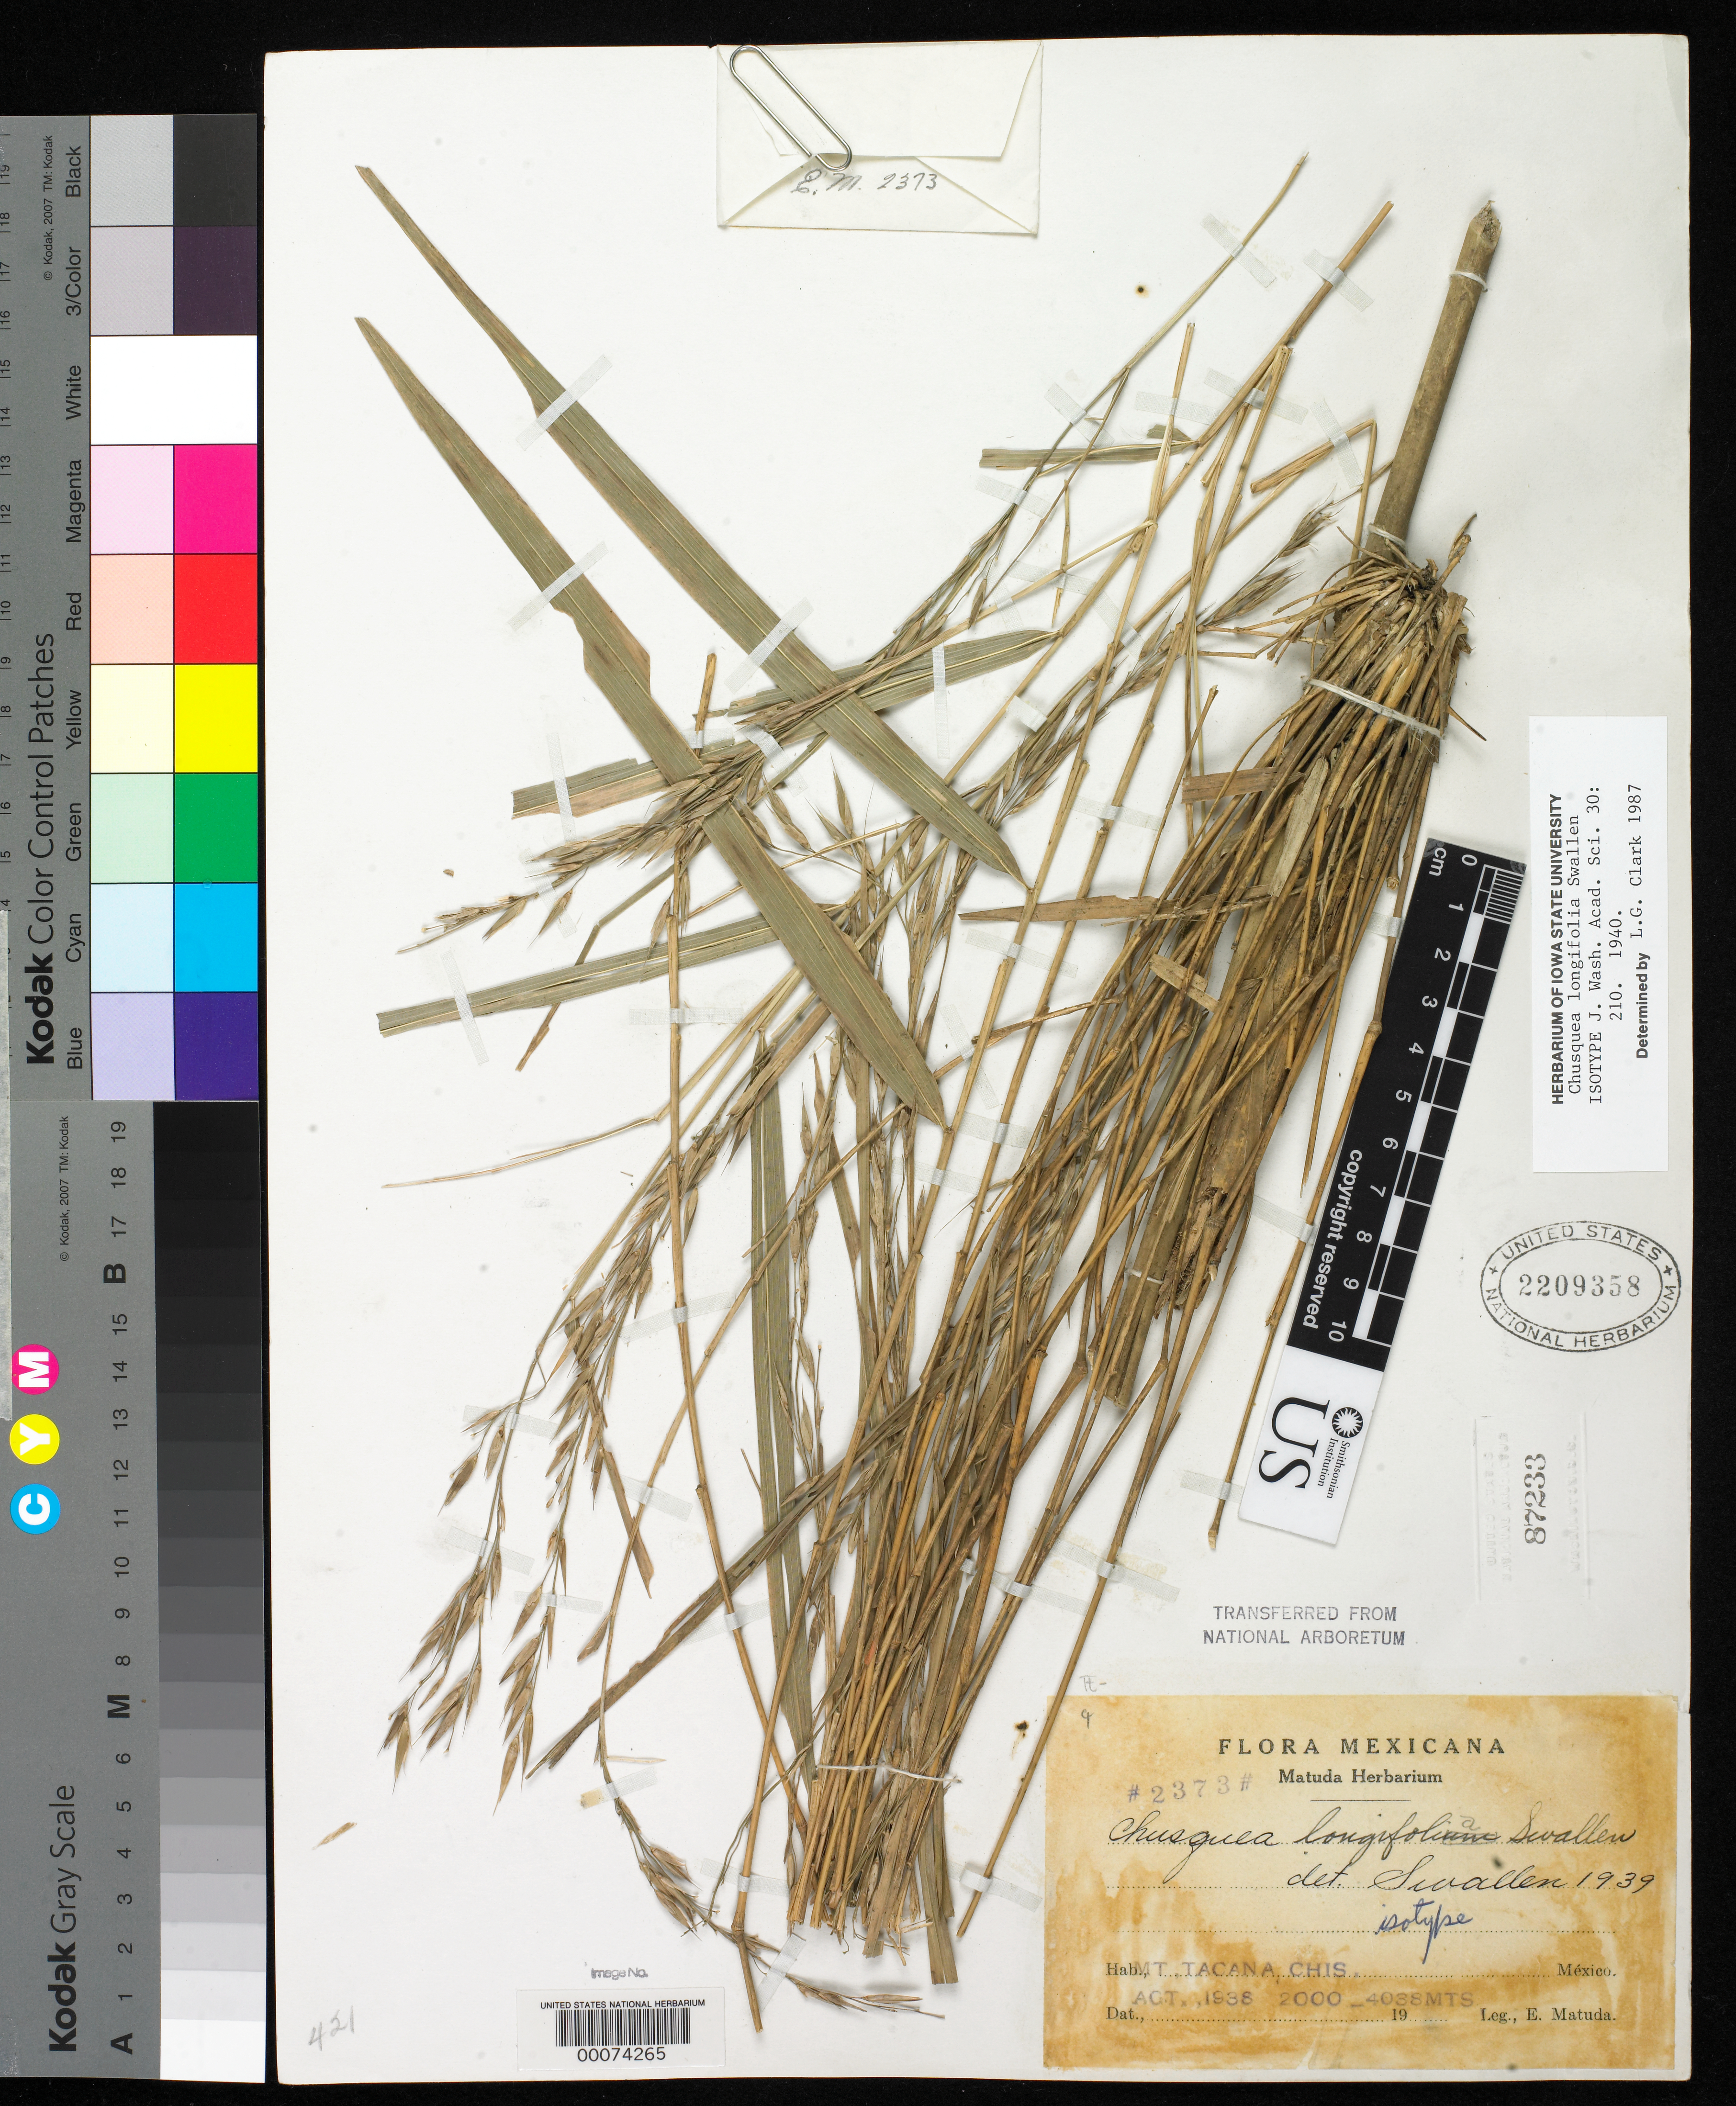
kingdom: Plantae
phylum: Tracheophyta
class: Liliopsida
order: Poales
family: Poaceae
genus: Chusquea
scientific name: Chusquea longifolia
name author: Swallen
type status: Isotype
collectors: E. Matuda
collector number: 2373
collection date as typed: Aug 1938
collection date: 1938-08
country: Mexico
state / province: Chiapas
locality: Mt. Tacana.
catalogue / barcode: US 2209358